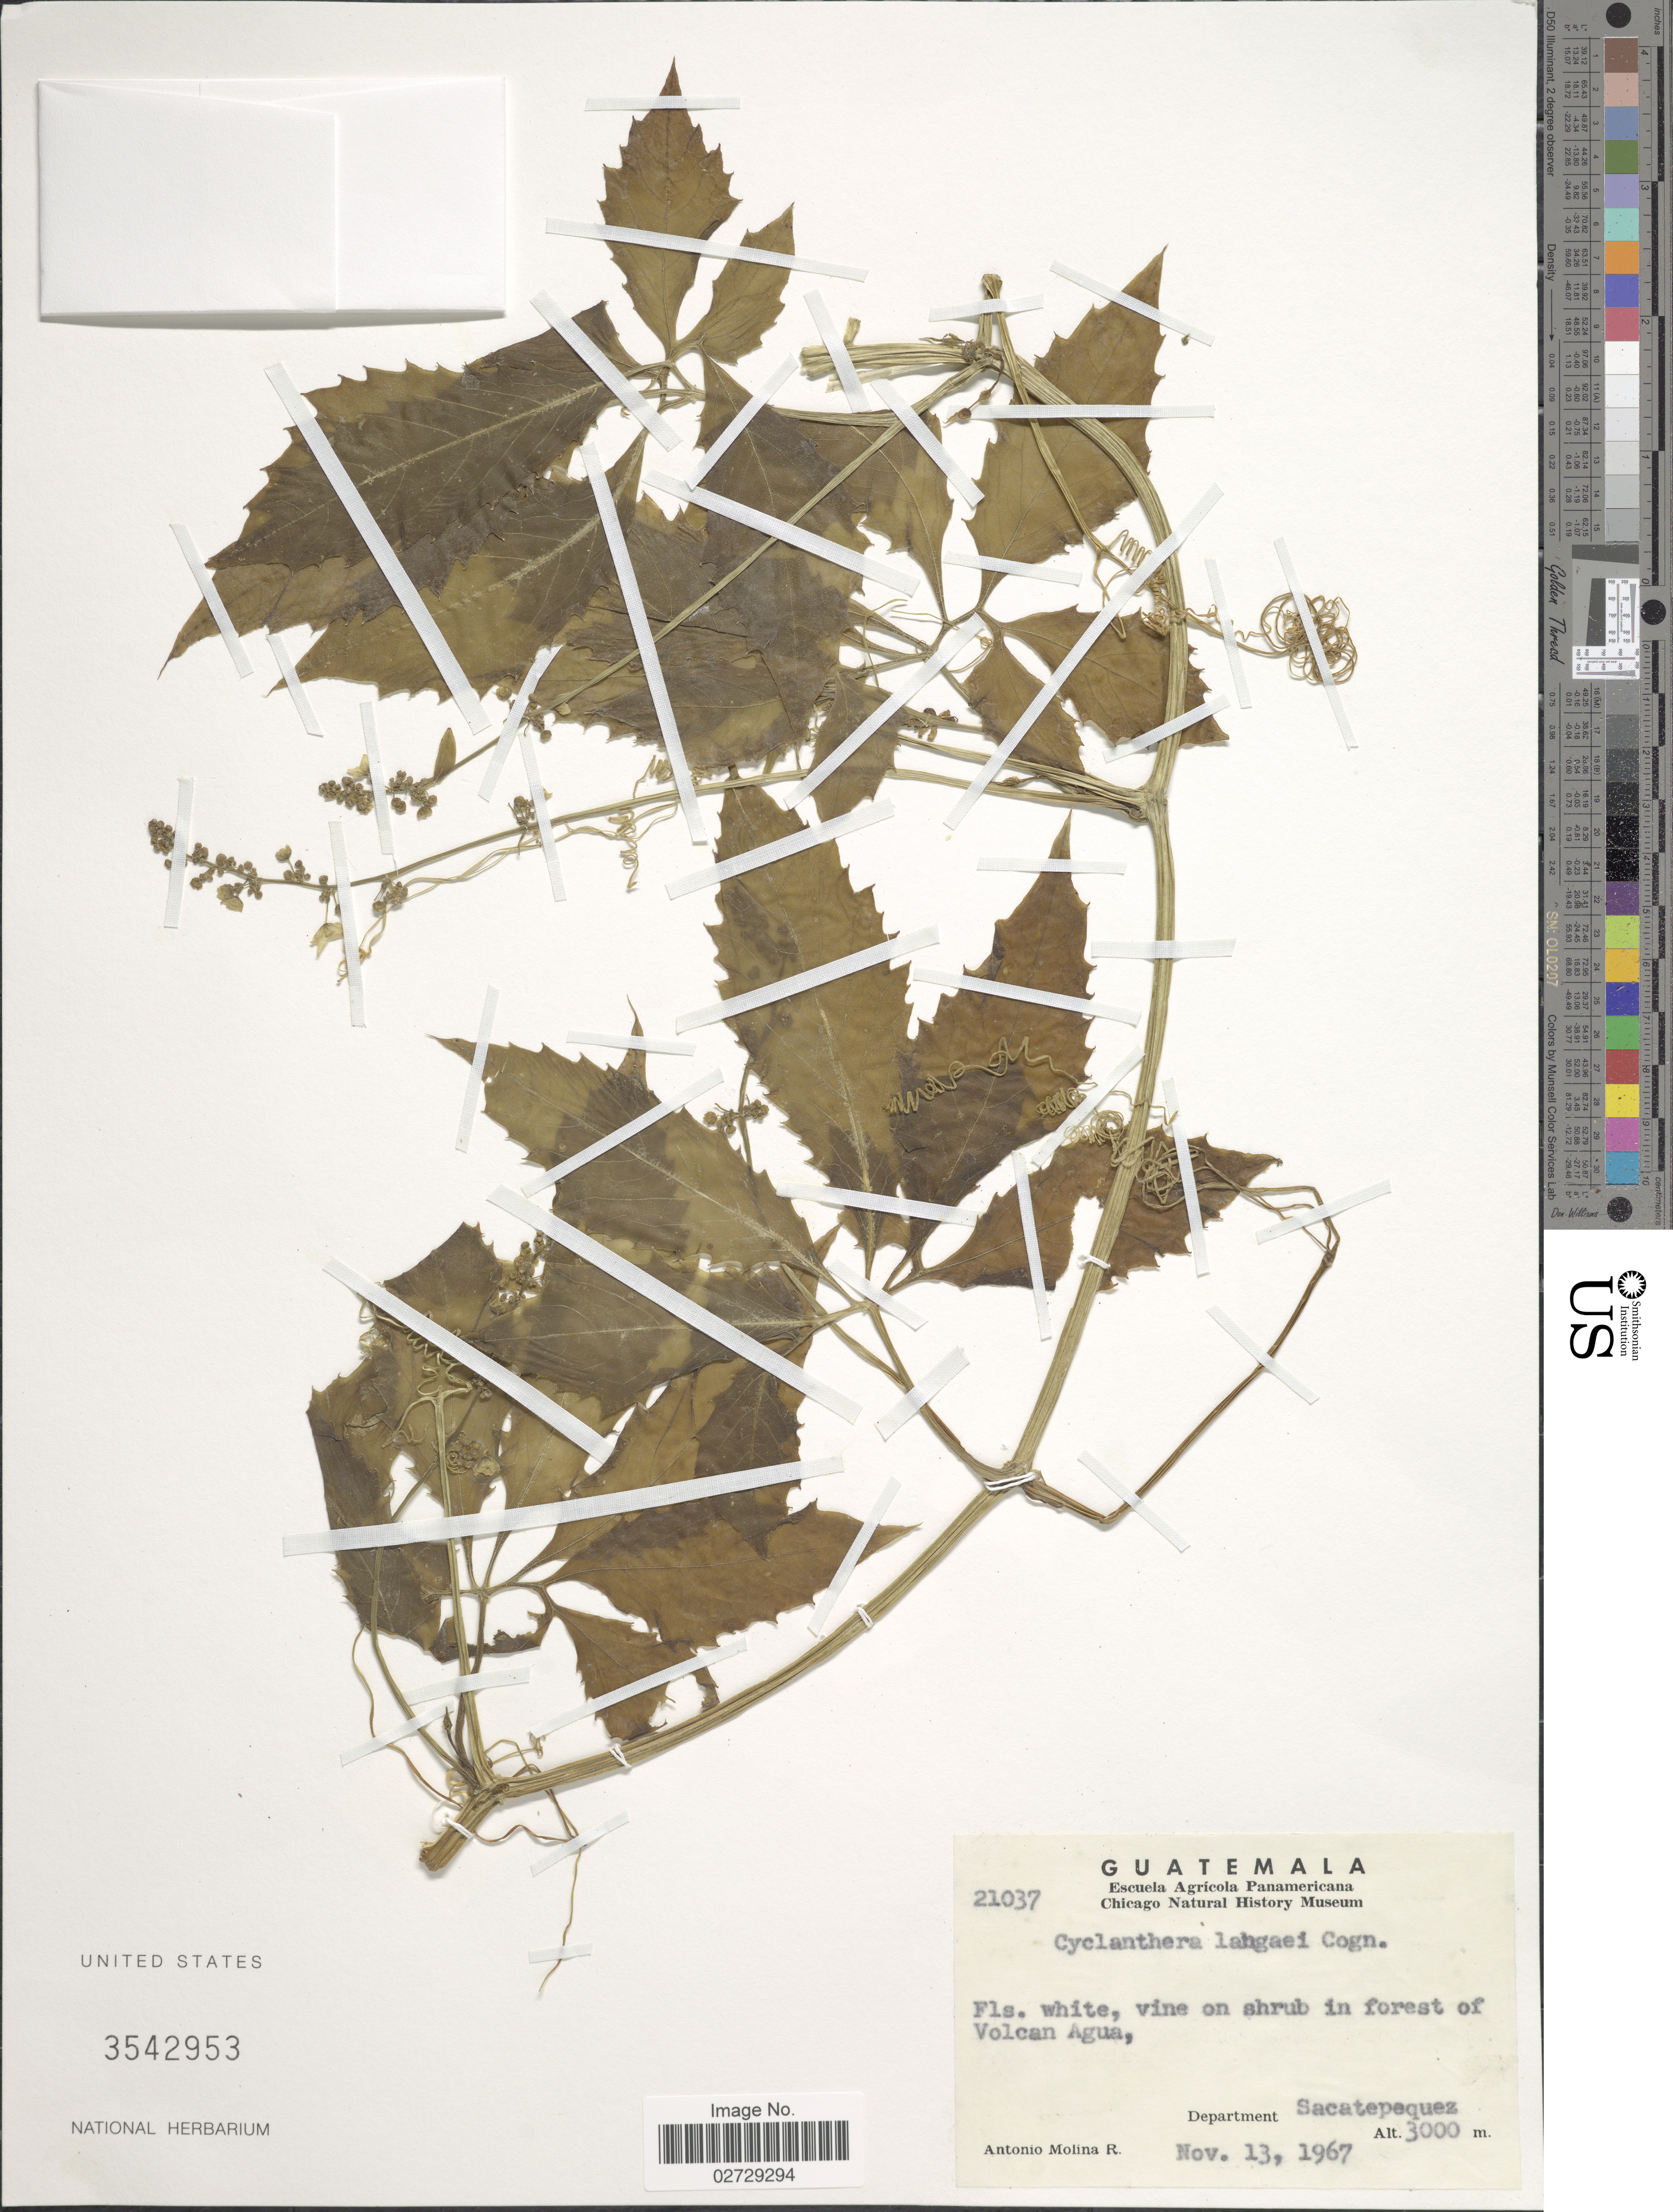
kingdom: Plantae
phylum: Tracheophyta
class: Magnoliopsida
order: Cucurbitales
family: Cucurbitaceae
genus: Cyclanthera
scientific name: Cyclanthera langaei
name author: Cogn.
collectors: A. Molina R.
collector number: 21037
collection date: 1967-11-13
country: Guatemala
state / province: Sacatepéquez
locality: In forest of Volcan Agua, Department Sacatepequez.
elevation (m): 3000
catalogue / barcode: US 3542953